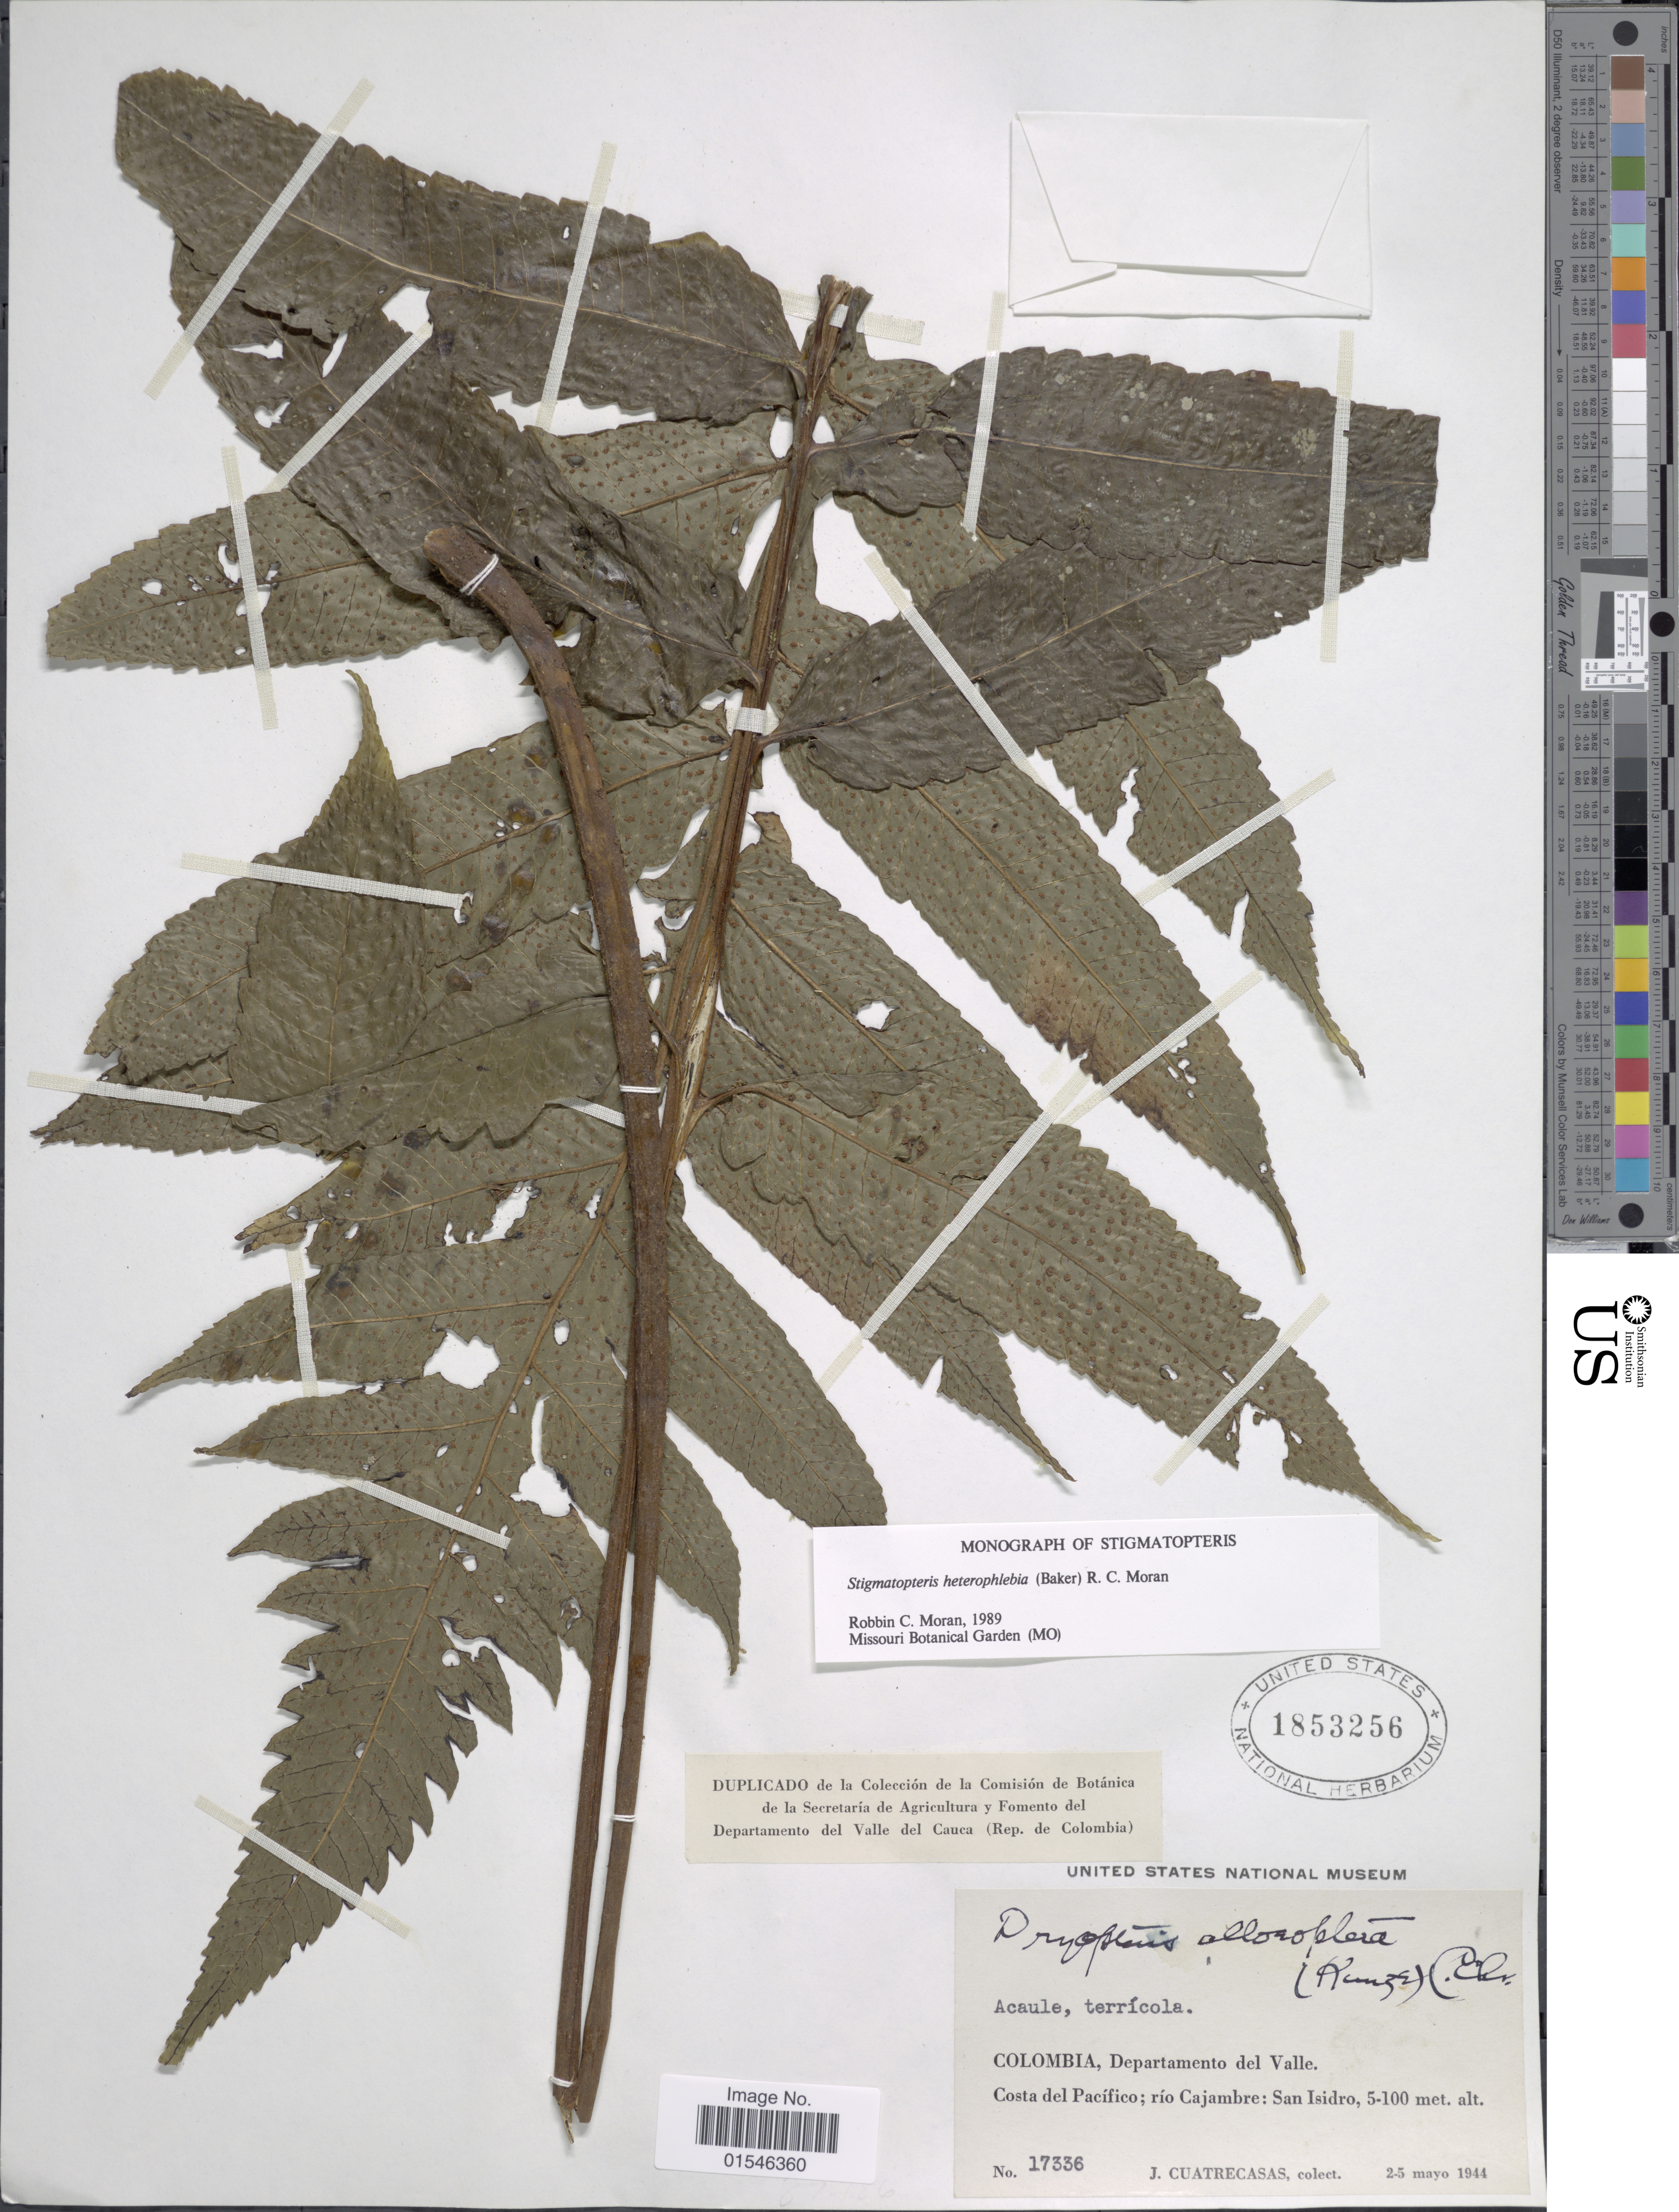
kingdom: Plantae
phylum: Tracheophyta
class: Polypodiopsida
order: Polypodiales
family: Dryopteridaceae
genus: Stigmatopteris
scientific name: Stigmatopteris heterophlebia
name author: (Baker) R.C. Moran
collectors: J. Cuatrecasas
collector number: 17336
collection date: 1944-05-02/1944-05-05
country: Colombia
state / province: Valle del Cauca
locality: Departamento del Valle, Costa del Pacifico; río Cajambre: San Isidro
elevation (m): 5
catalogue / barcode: US 1853256